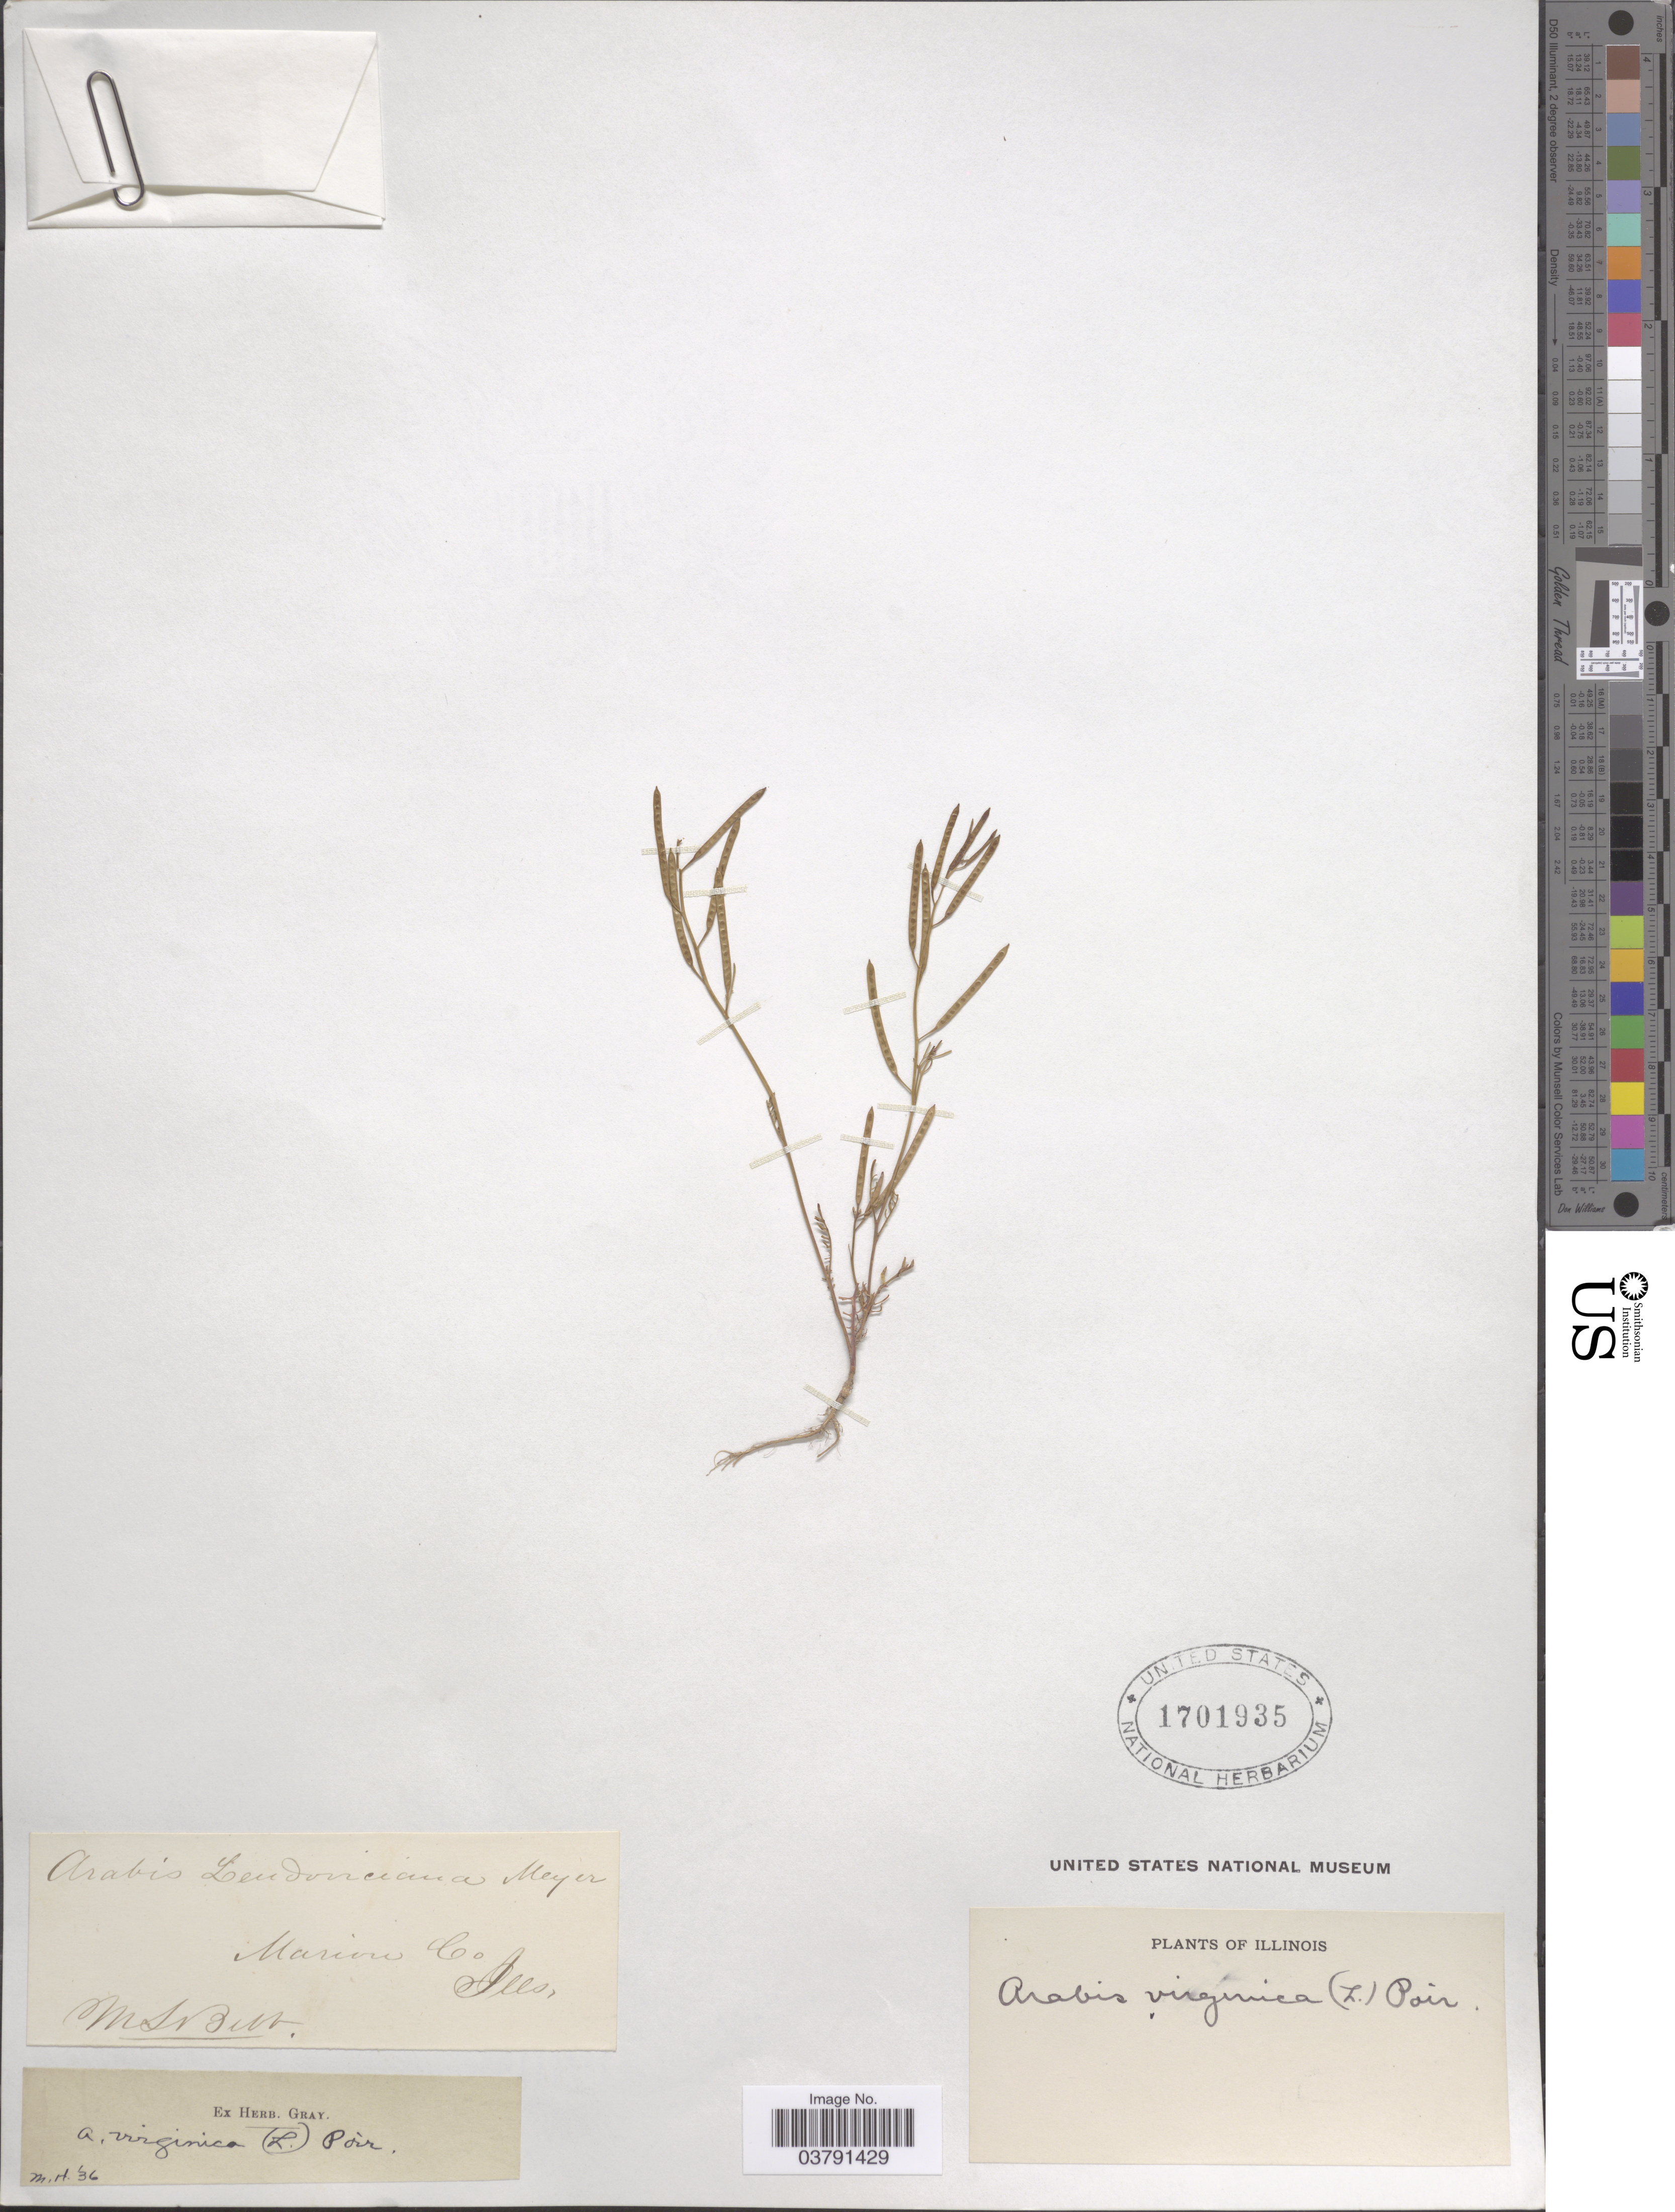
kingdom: Plantae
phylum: Tracheophyta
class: Magnoliopsida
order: Brassicales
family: Brassicaceae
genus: Planodes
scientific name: Planodes virginicum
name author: (L.) Greene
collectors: M. Bebb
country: United States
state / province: Illinois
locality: Marin Co.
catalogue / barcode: US 1701935